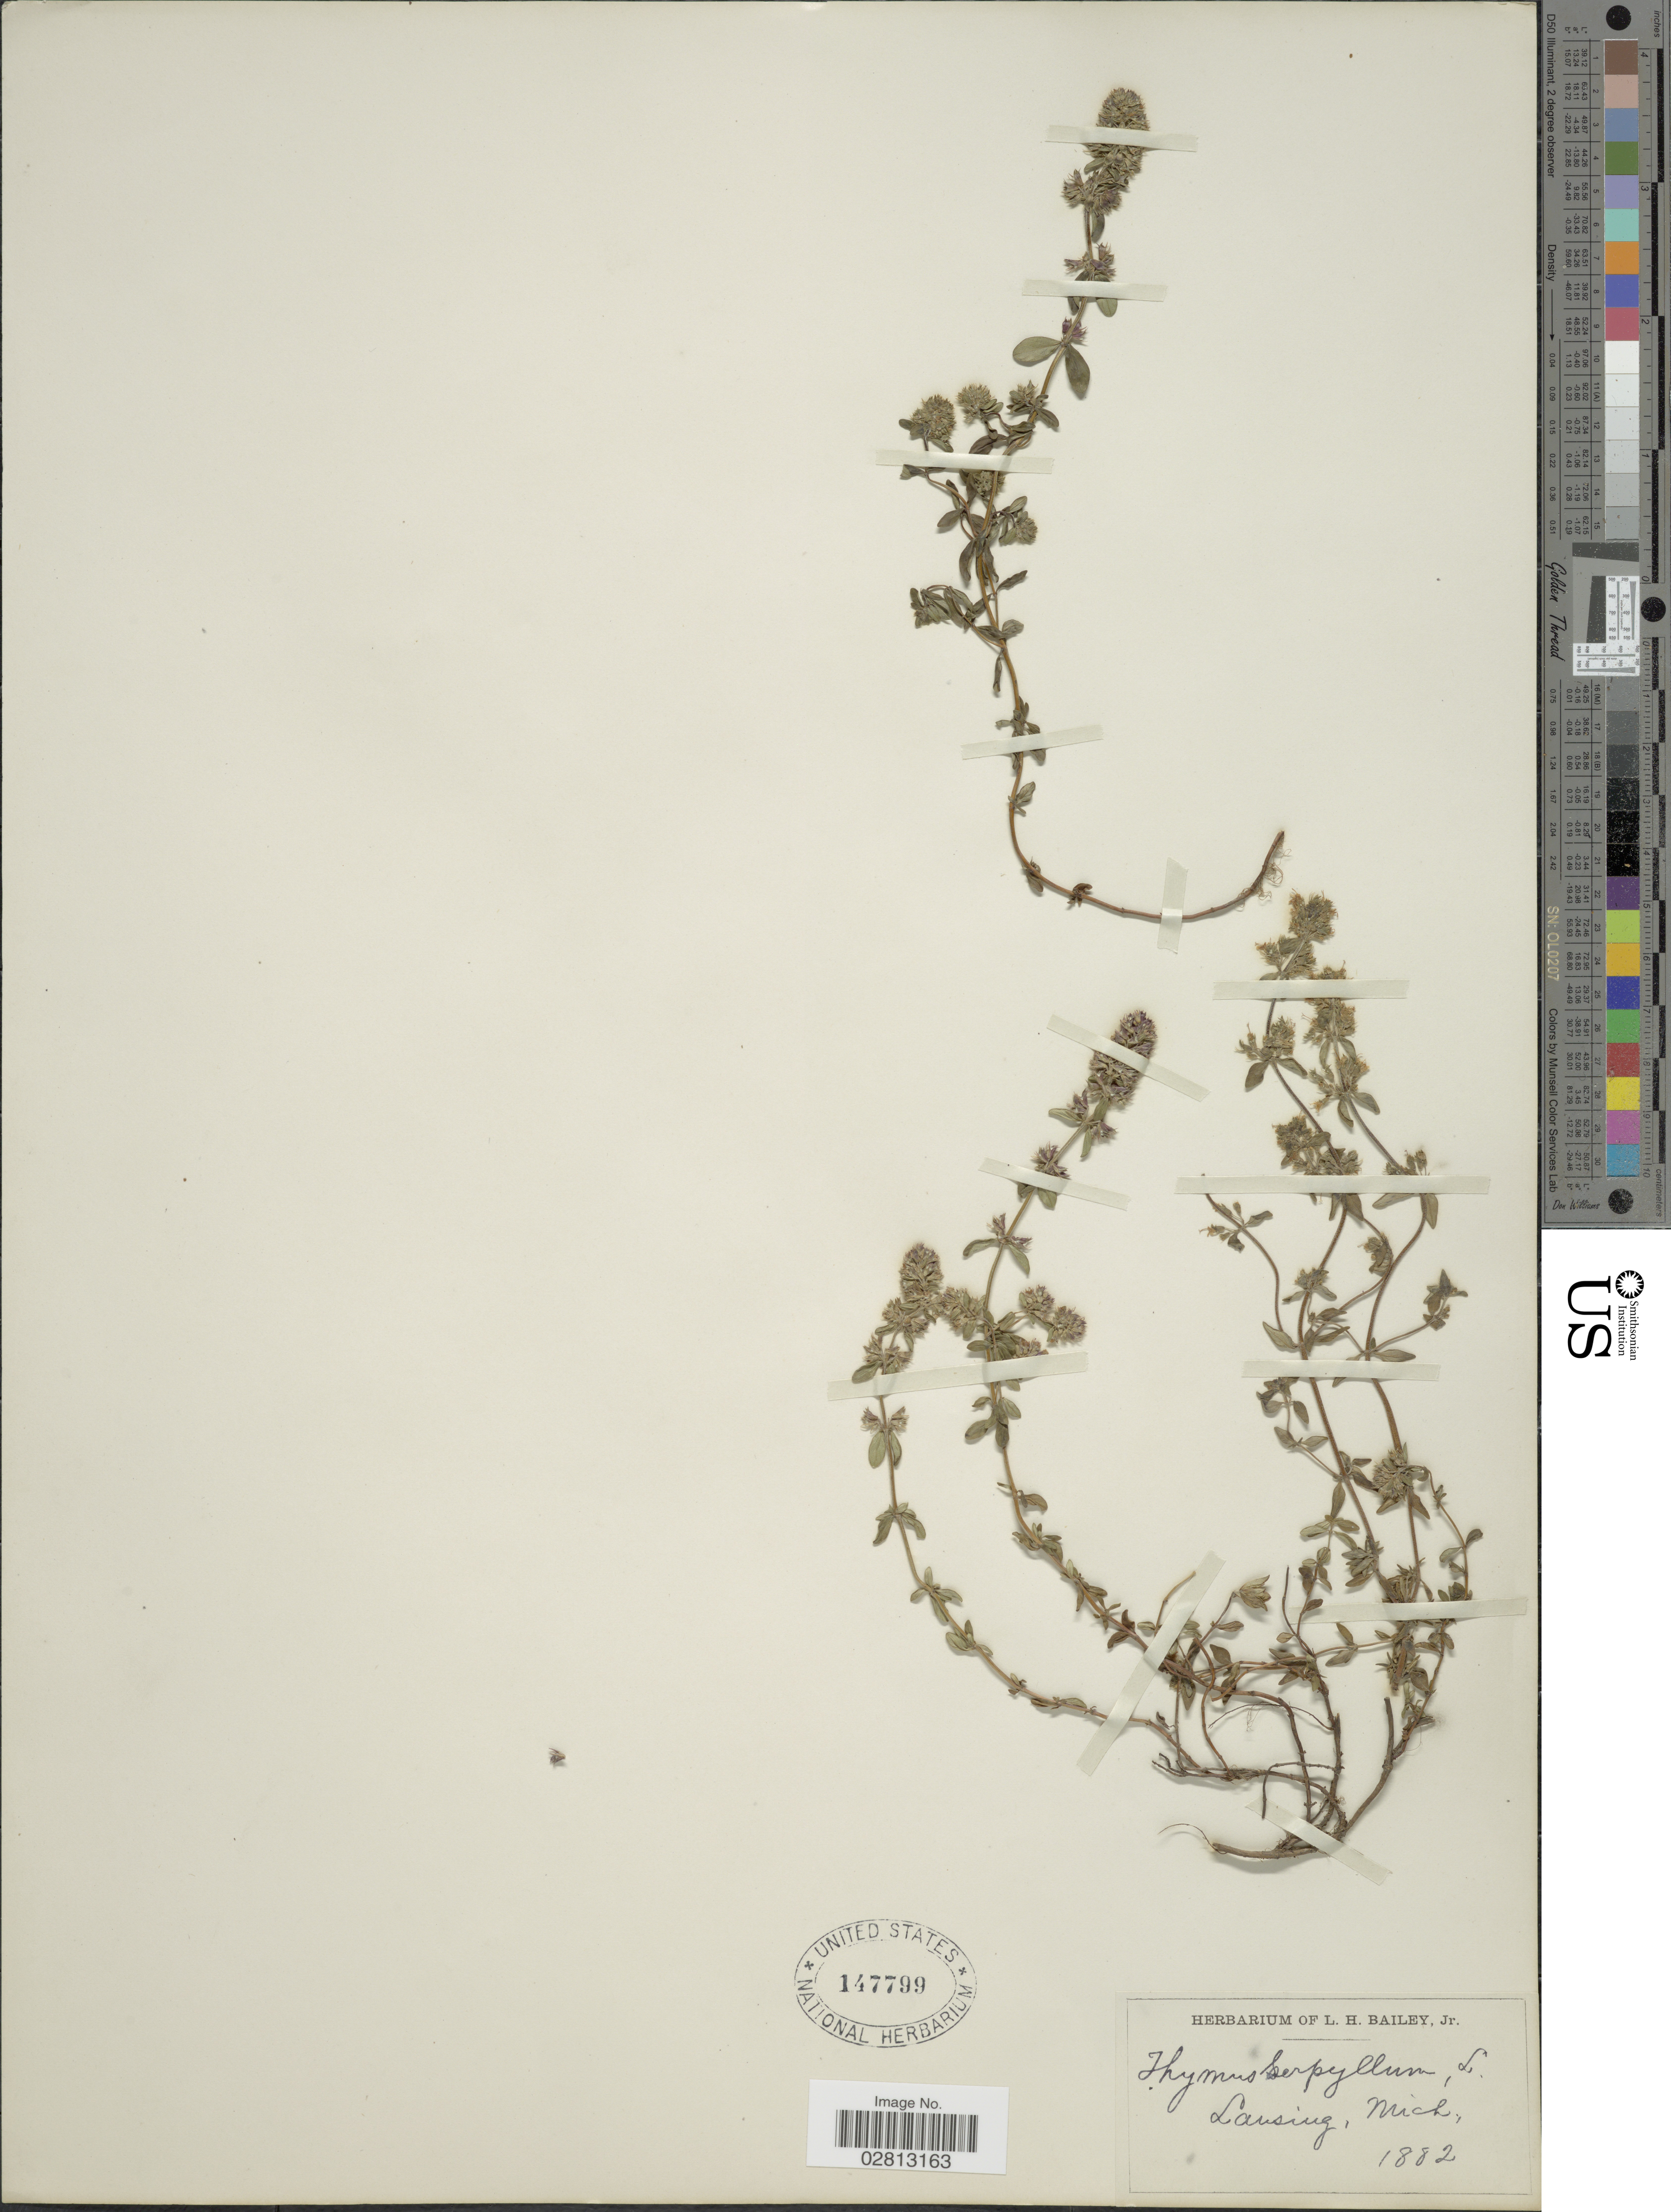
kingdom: Plantae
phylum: Tracheophyta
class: Magnoliopsida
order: Lamiales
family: Lamiaceae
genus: Thymus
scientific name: Thymus serpyllum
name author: L.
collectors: ex herb. L. H. Bailey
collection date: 1882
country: United States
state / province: Michigan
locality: Lansing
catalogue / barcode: US 147799